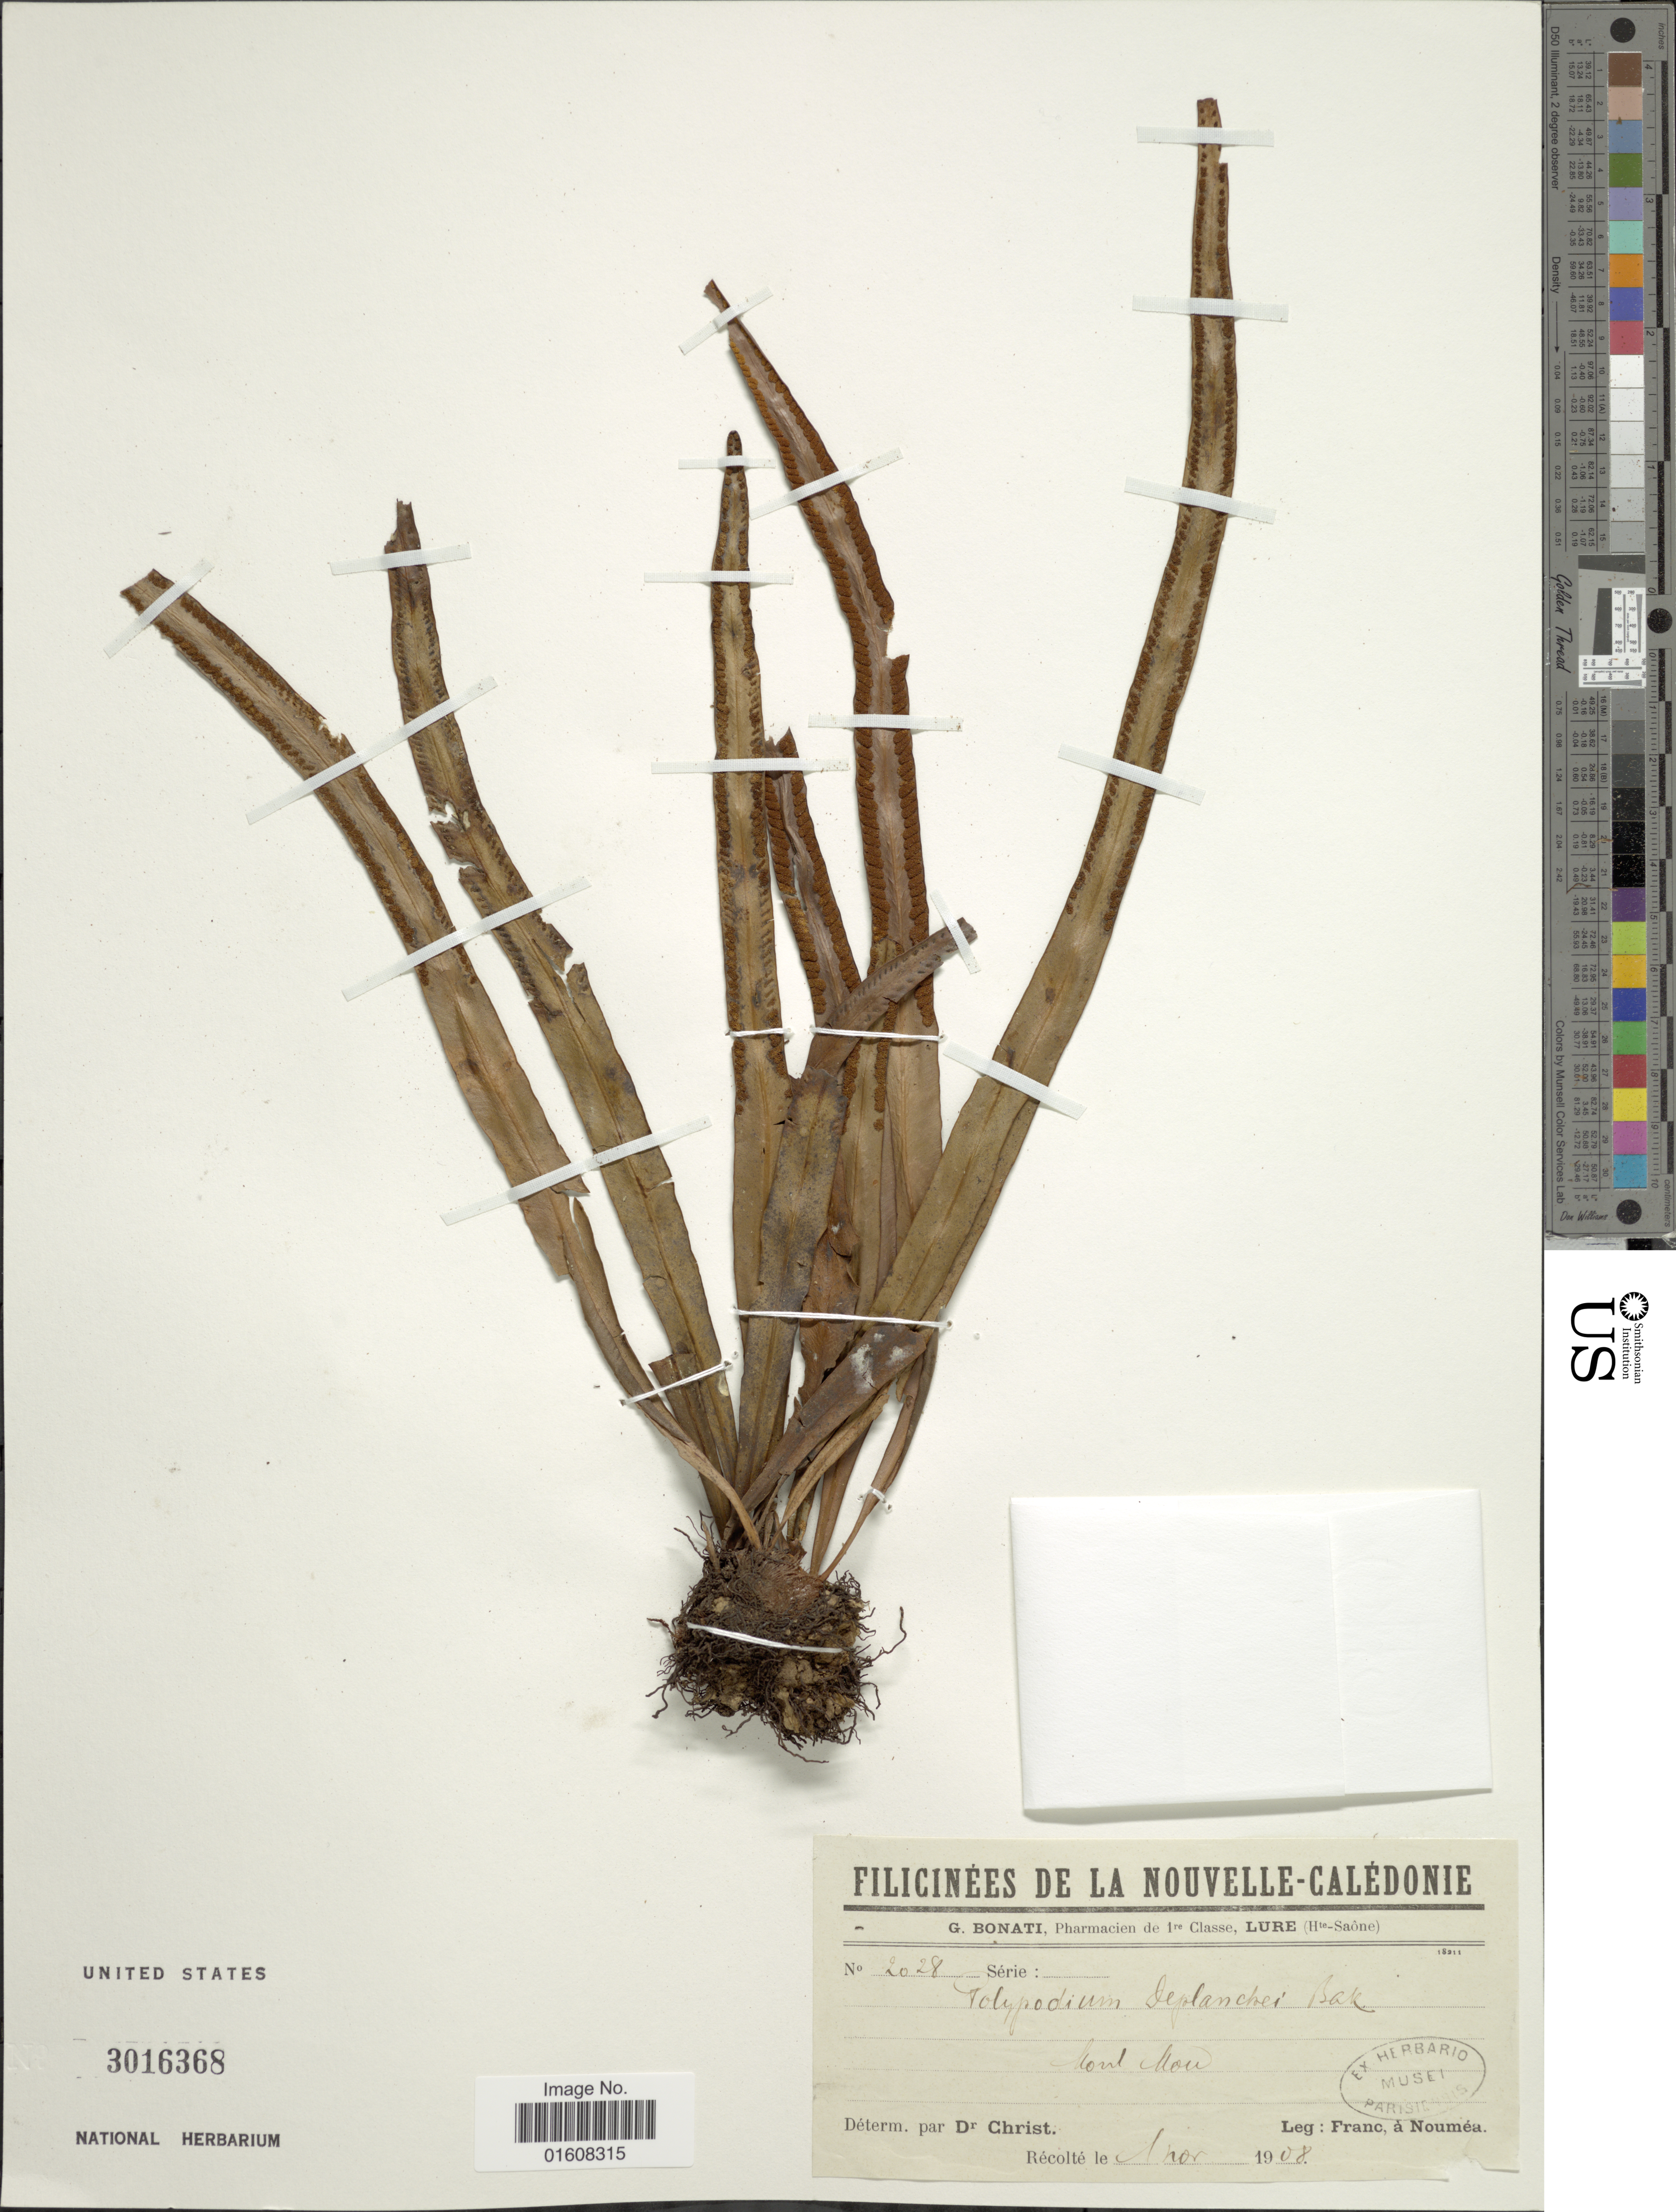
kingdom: Plantae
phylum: Tracheophyta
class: Polypodiopsida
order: Polypodiales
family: Polypodiaceae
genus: Grammitis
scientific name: Grammitis deplanchei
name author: (Baker) Copel.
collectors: Franc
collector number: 2028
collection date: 1908-11-01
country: New Caledonia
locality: Mont mou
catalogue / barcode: US 3016368